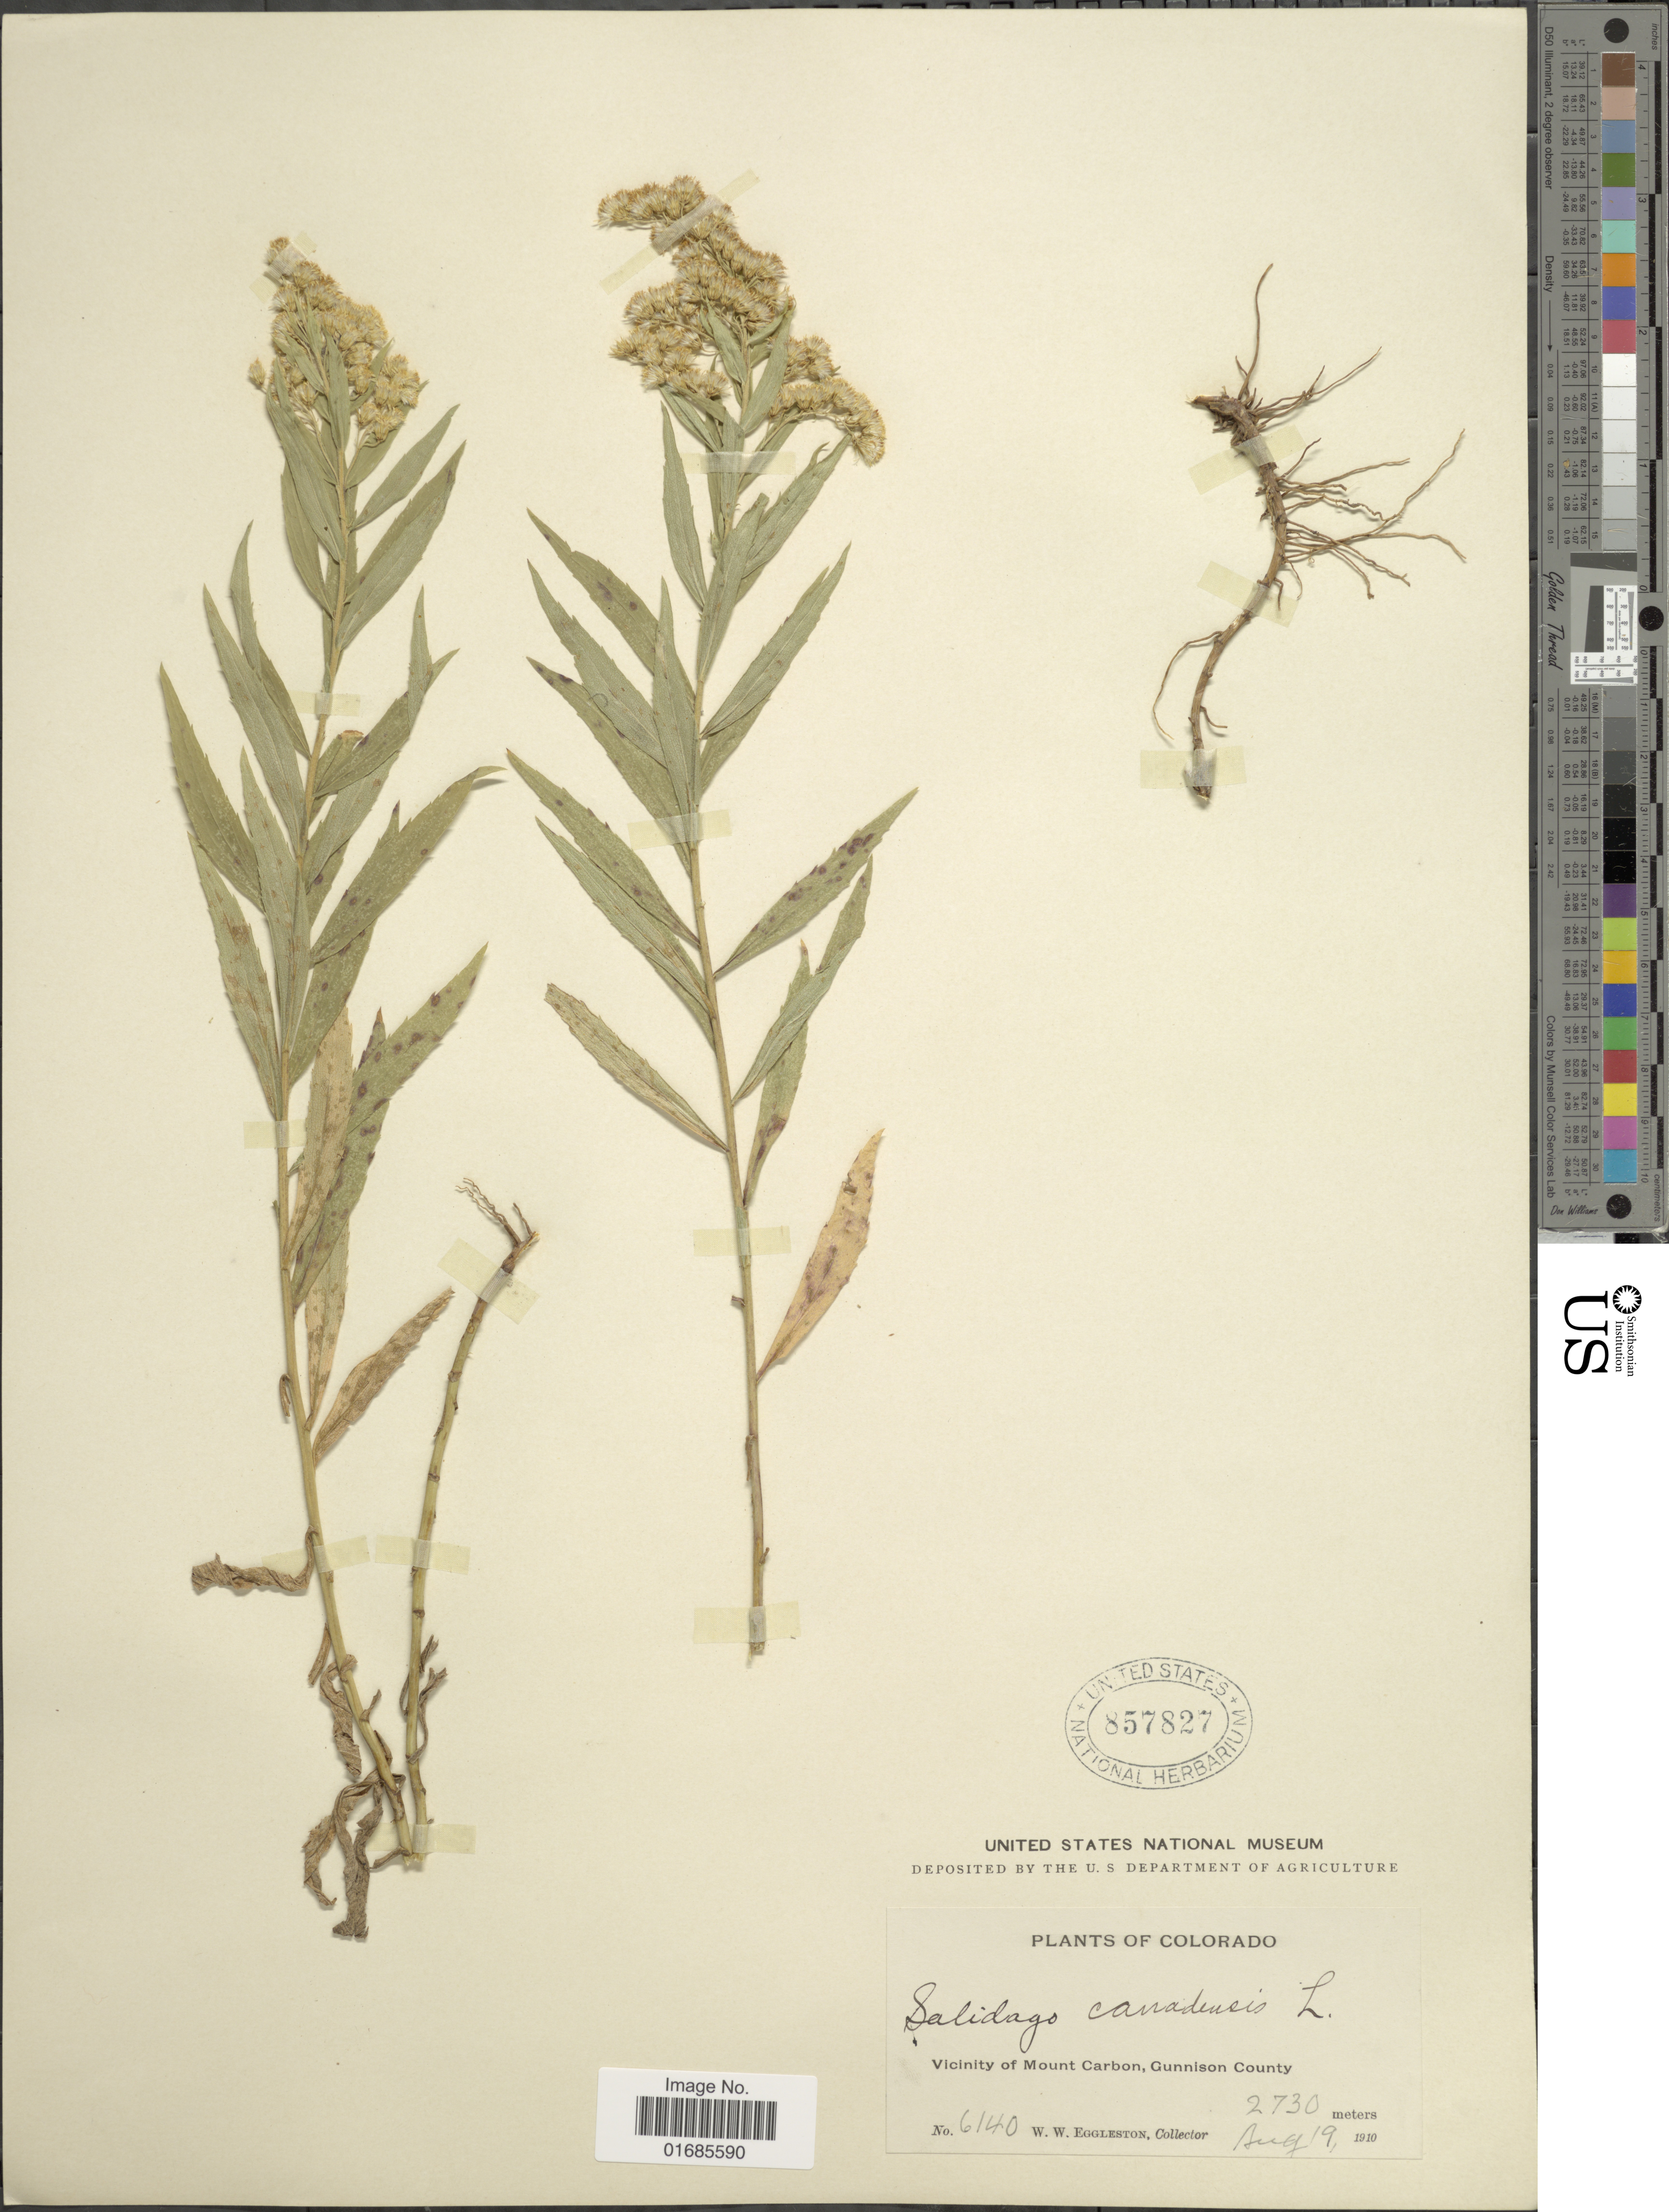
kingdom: Plantae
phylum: Tracheophyta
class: Magnoliopsida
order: Asterales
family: Asteraceae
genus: Solidago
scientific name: Solidago canadensis var. salebrosa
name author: (Piper) M.E. Jones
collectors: W. W. Eggleston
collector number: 6140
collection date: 1910-08-19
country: United States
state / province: Colorado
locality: Vicinity of Mount Carbon, Gunnison County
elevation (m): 2730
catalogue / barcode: US 857827